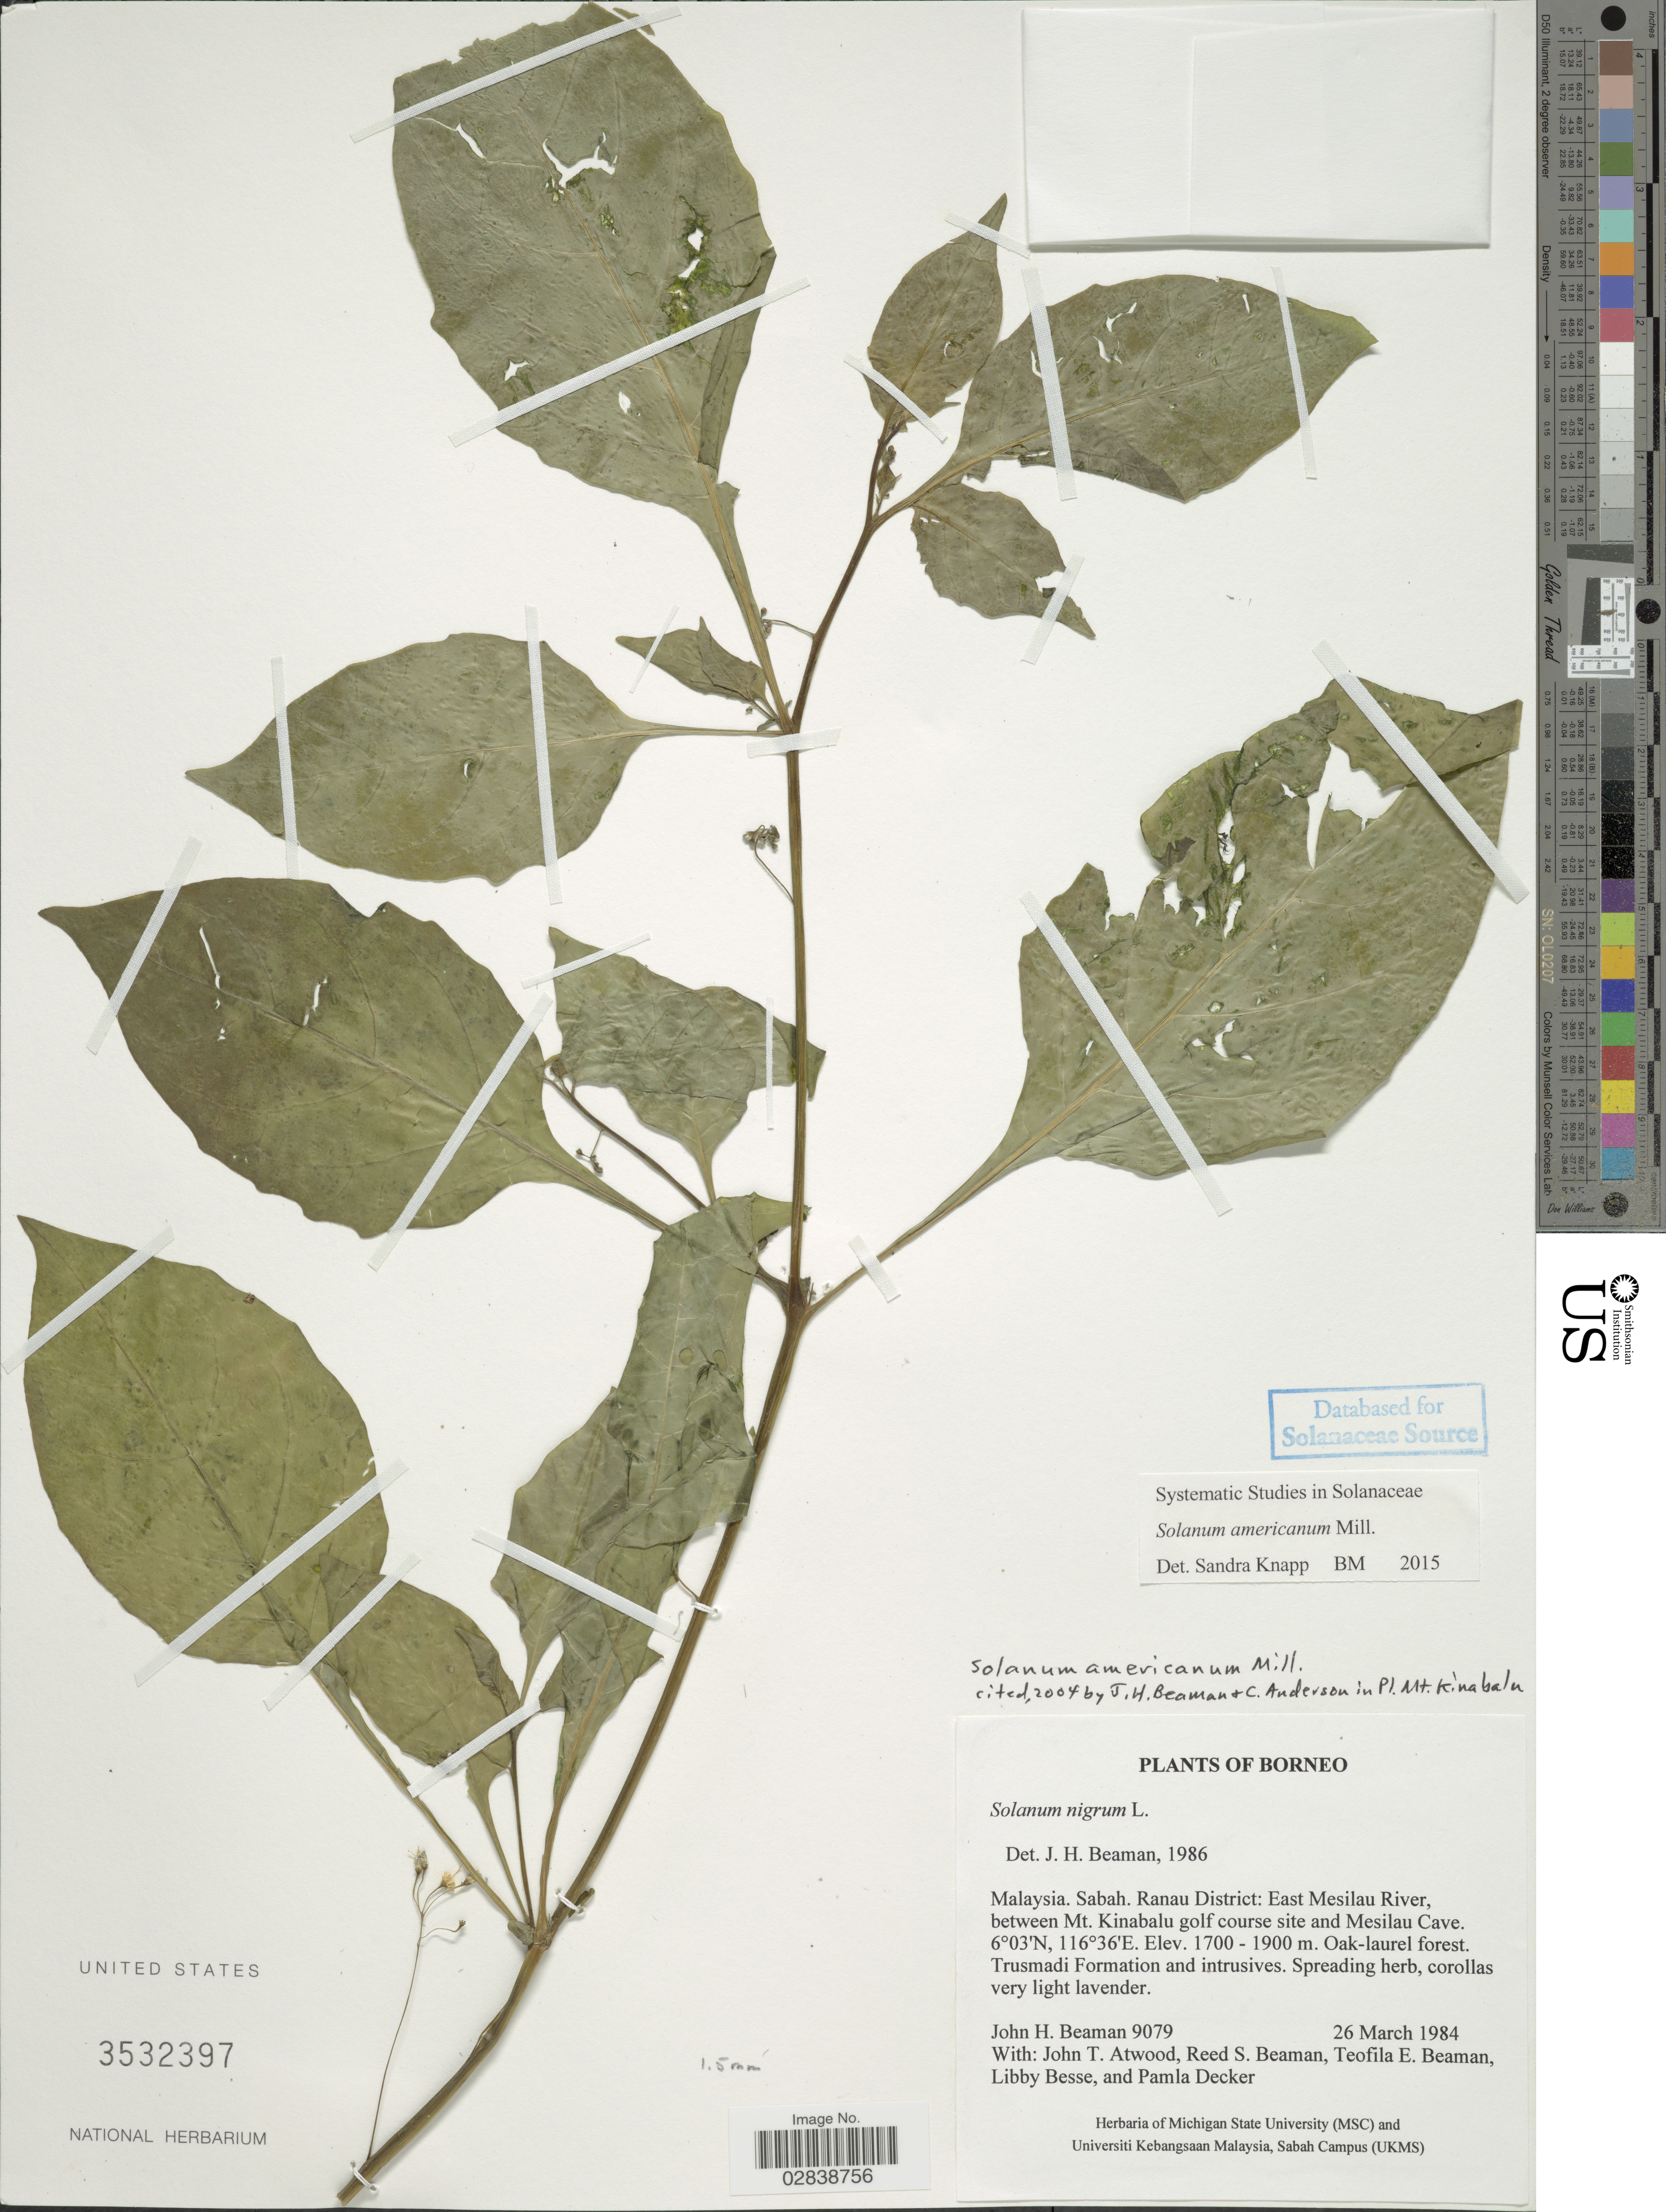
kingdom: Plantae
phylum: Tracheophyta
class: Magnoliopsida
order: Solanales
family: Solanaceae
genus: Solanum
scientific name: Solanum americanum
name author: Mill.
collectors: J. H. Beaman, J. T. Atwood, R. S. Beaman, T. E. Beaman & et al.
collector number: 9079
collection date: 1984-03-26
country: Malaysia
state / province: Sabah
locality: Borneo. Ranau District: East Mesilau River, between Mt. Kinabalu golf course site and Mesilau Cave.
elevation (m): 1700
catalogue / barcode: US 3532397